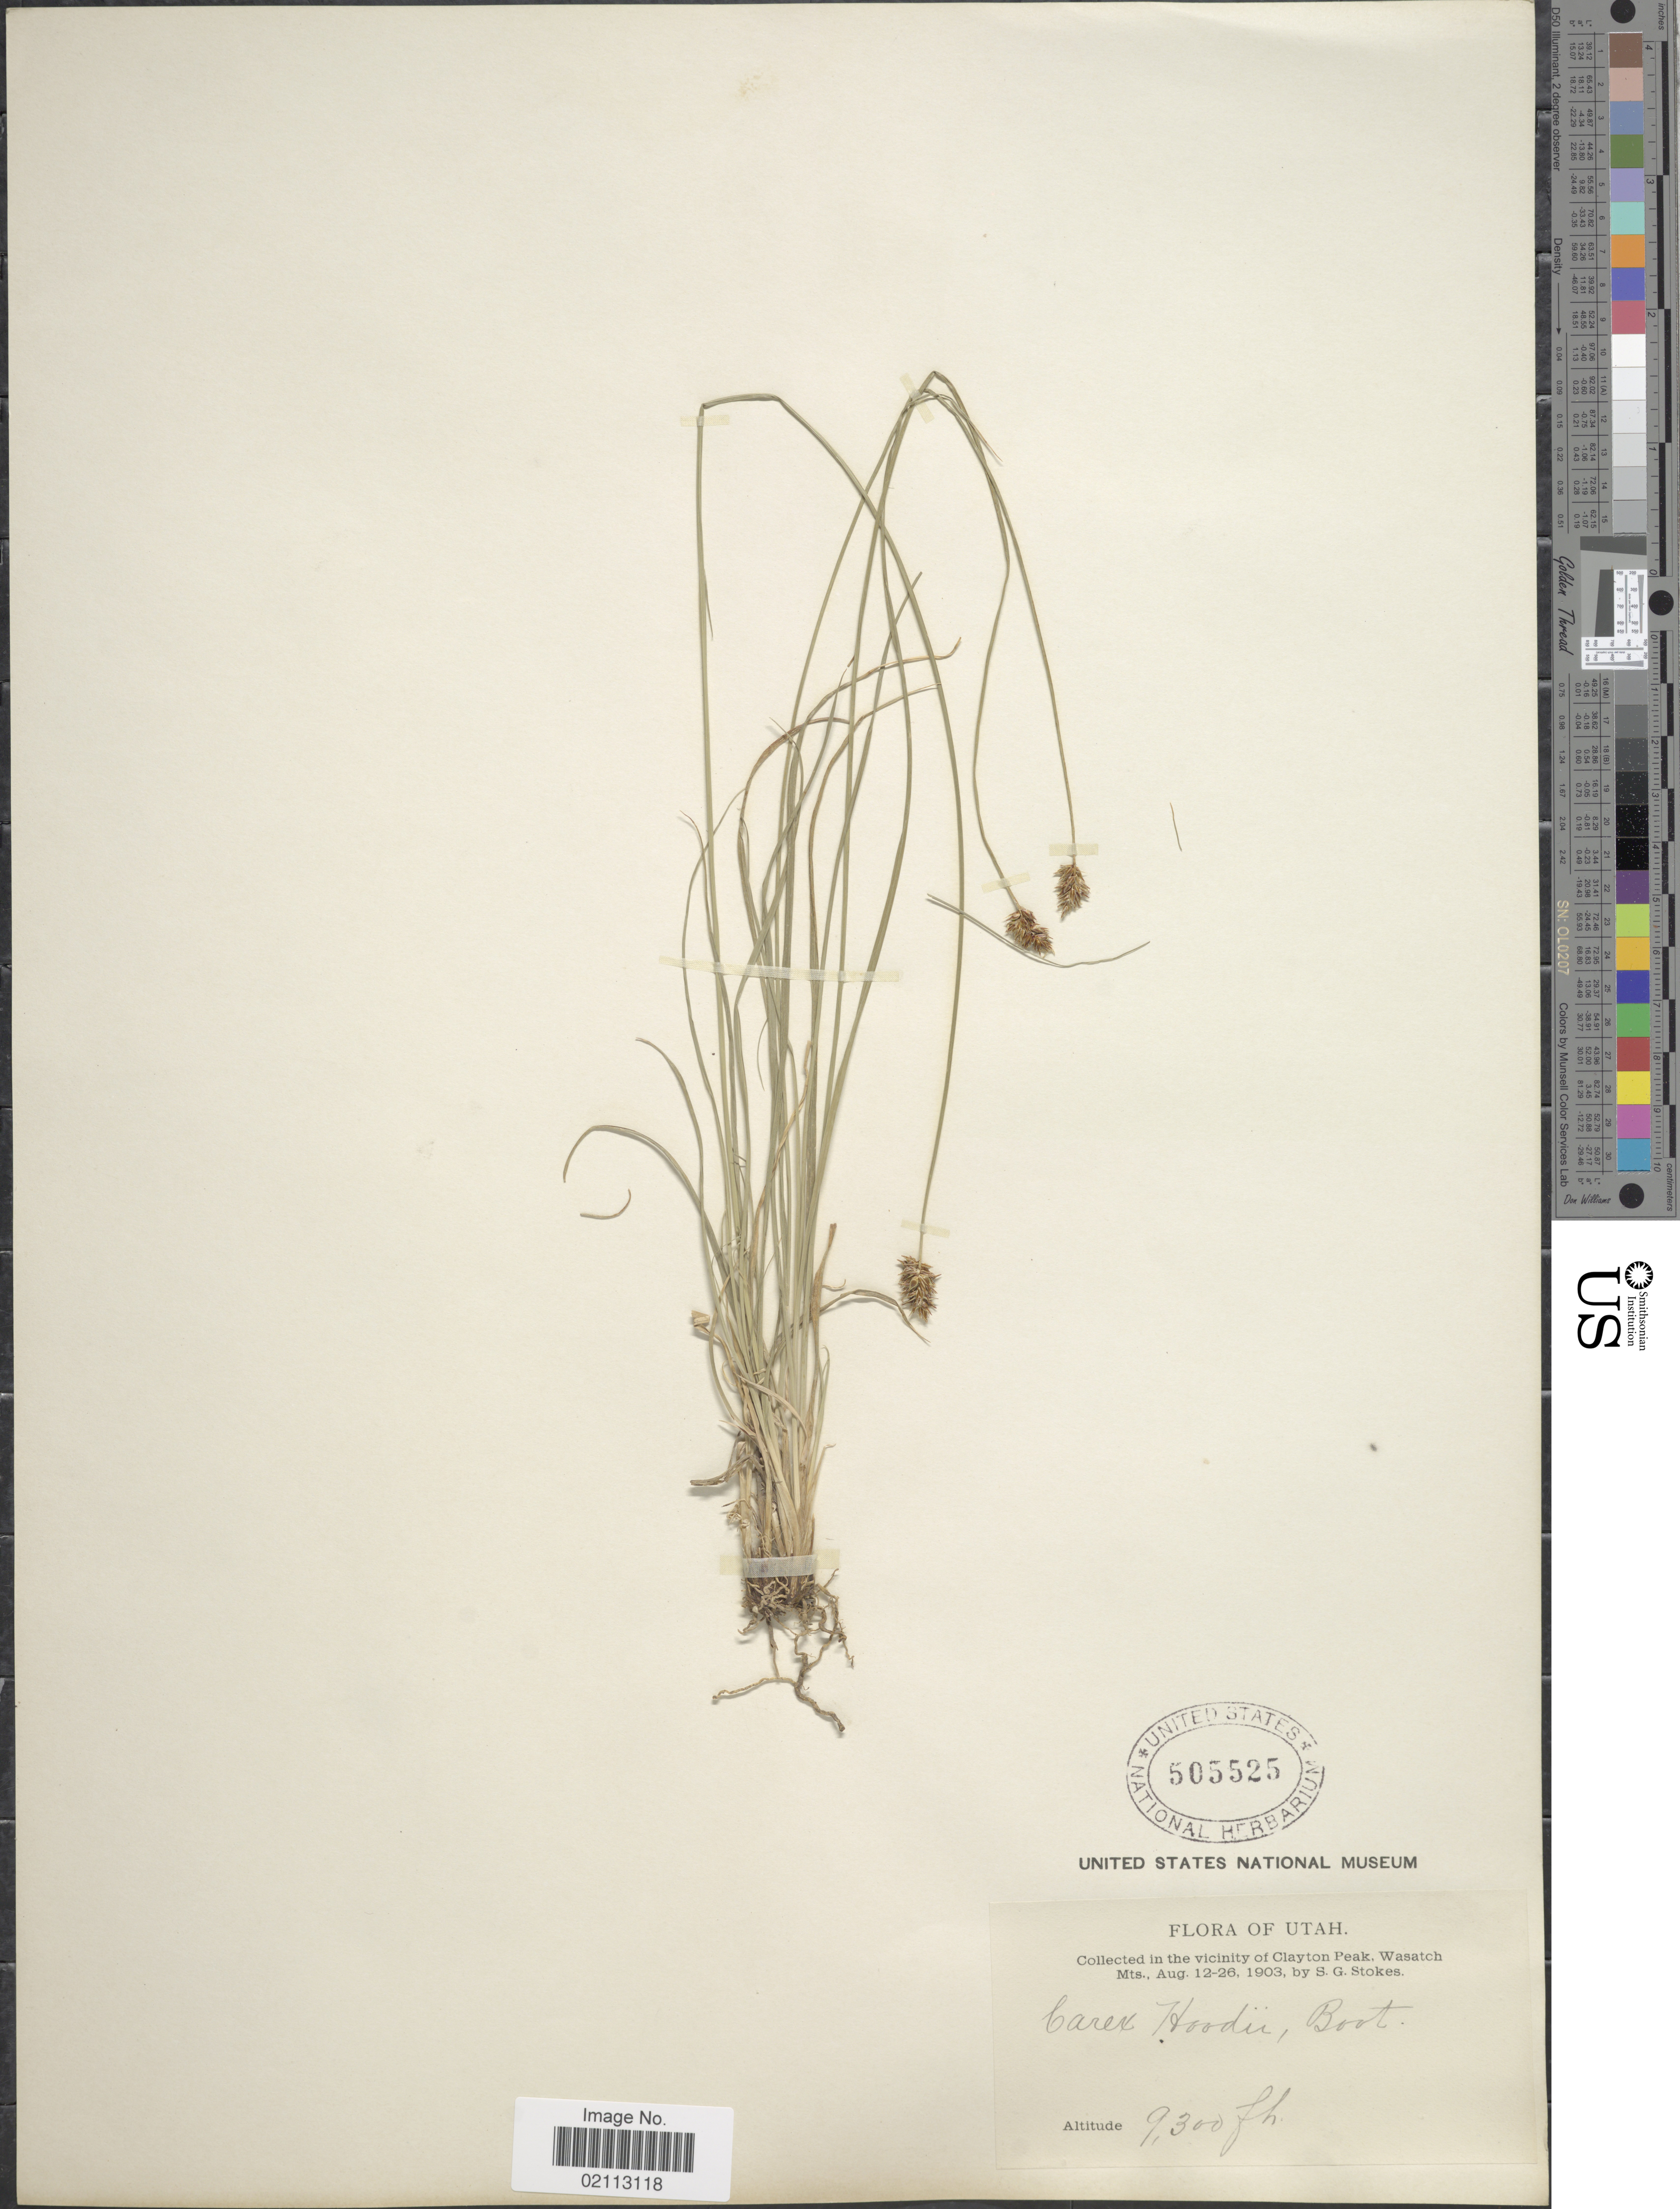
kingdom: Plantae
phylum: Tracheophyta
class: Liliopsida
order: Poales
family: Cyperaceae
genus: Carex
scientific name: Carex hoodii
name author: Boott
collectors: S. G. Stokes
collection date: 1903-08-12/1903-08-26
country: United States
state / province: Utah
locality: In the vicinity of Clayton Peak, Wasatch Mts.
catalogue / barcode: US 505525